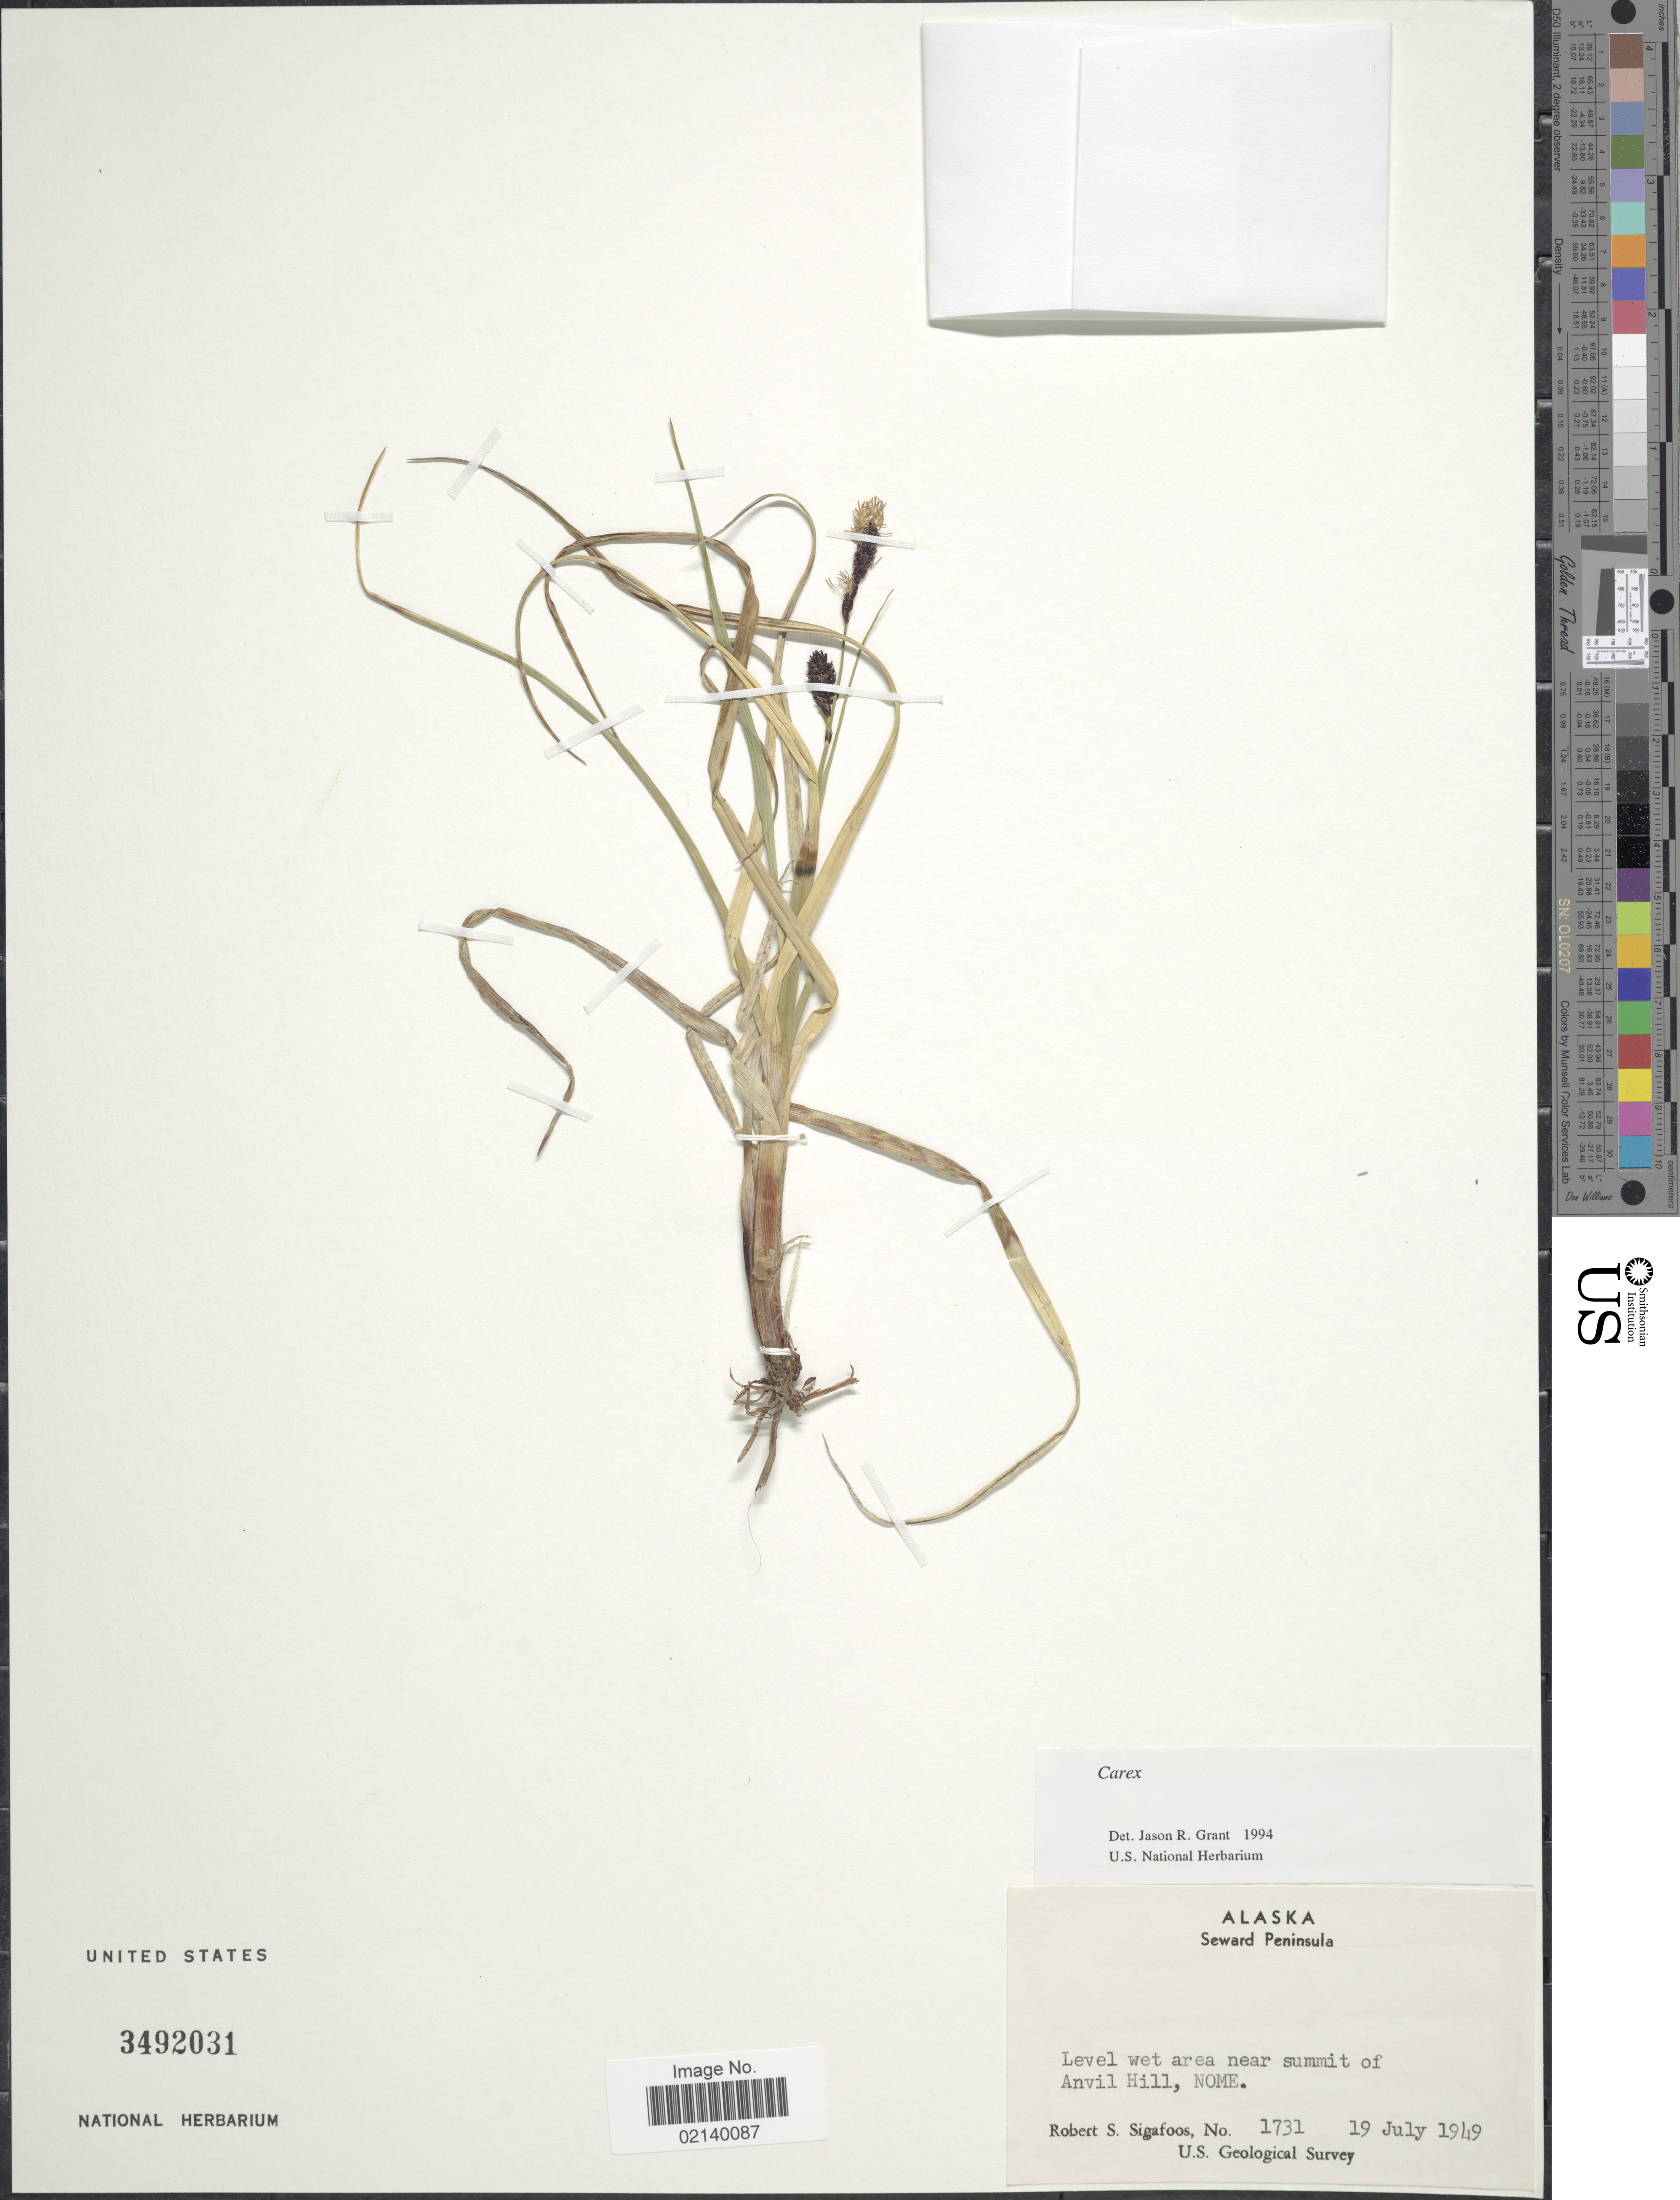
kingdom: Plantae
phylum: Tracheophyta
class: Liliopsida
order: Poales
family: Cyperaceae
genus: Carex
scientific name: Carex sp.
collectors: R. Sigafoos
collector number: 1731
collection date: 1949-07-19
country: United States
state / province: Alaska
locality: Seward Peninsula, level wet area near summit of Anvil Hill, Nome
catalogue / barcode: US 3492031